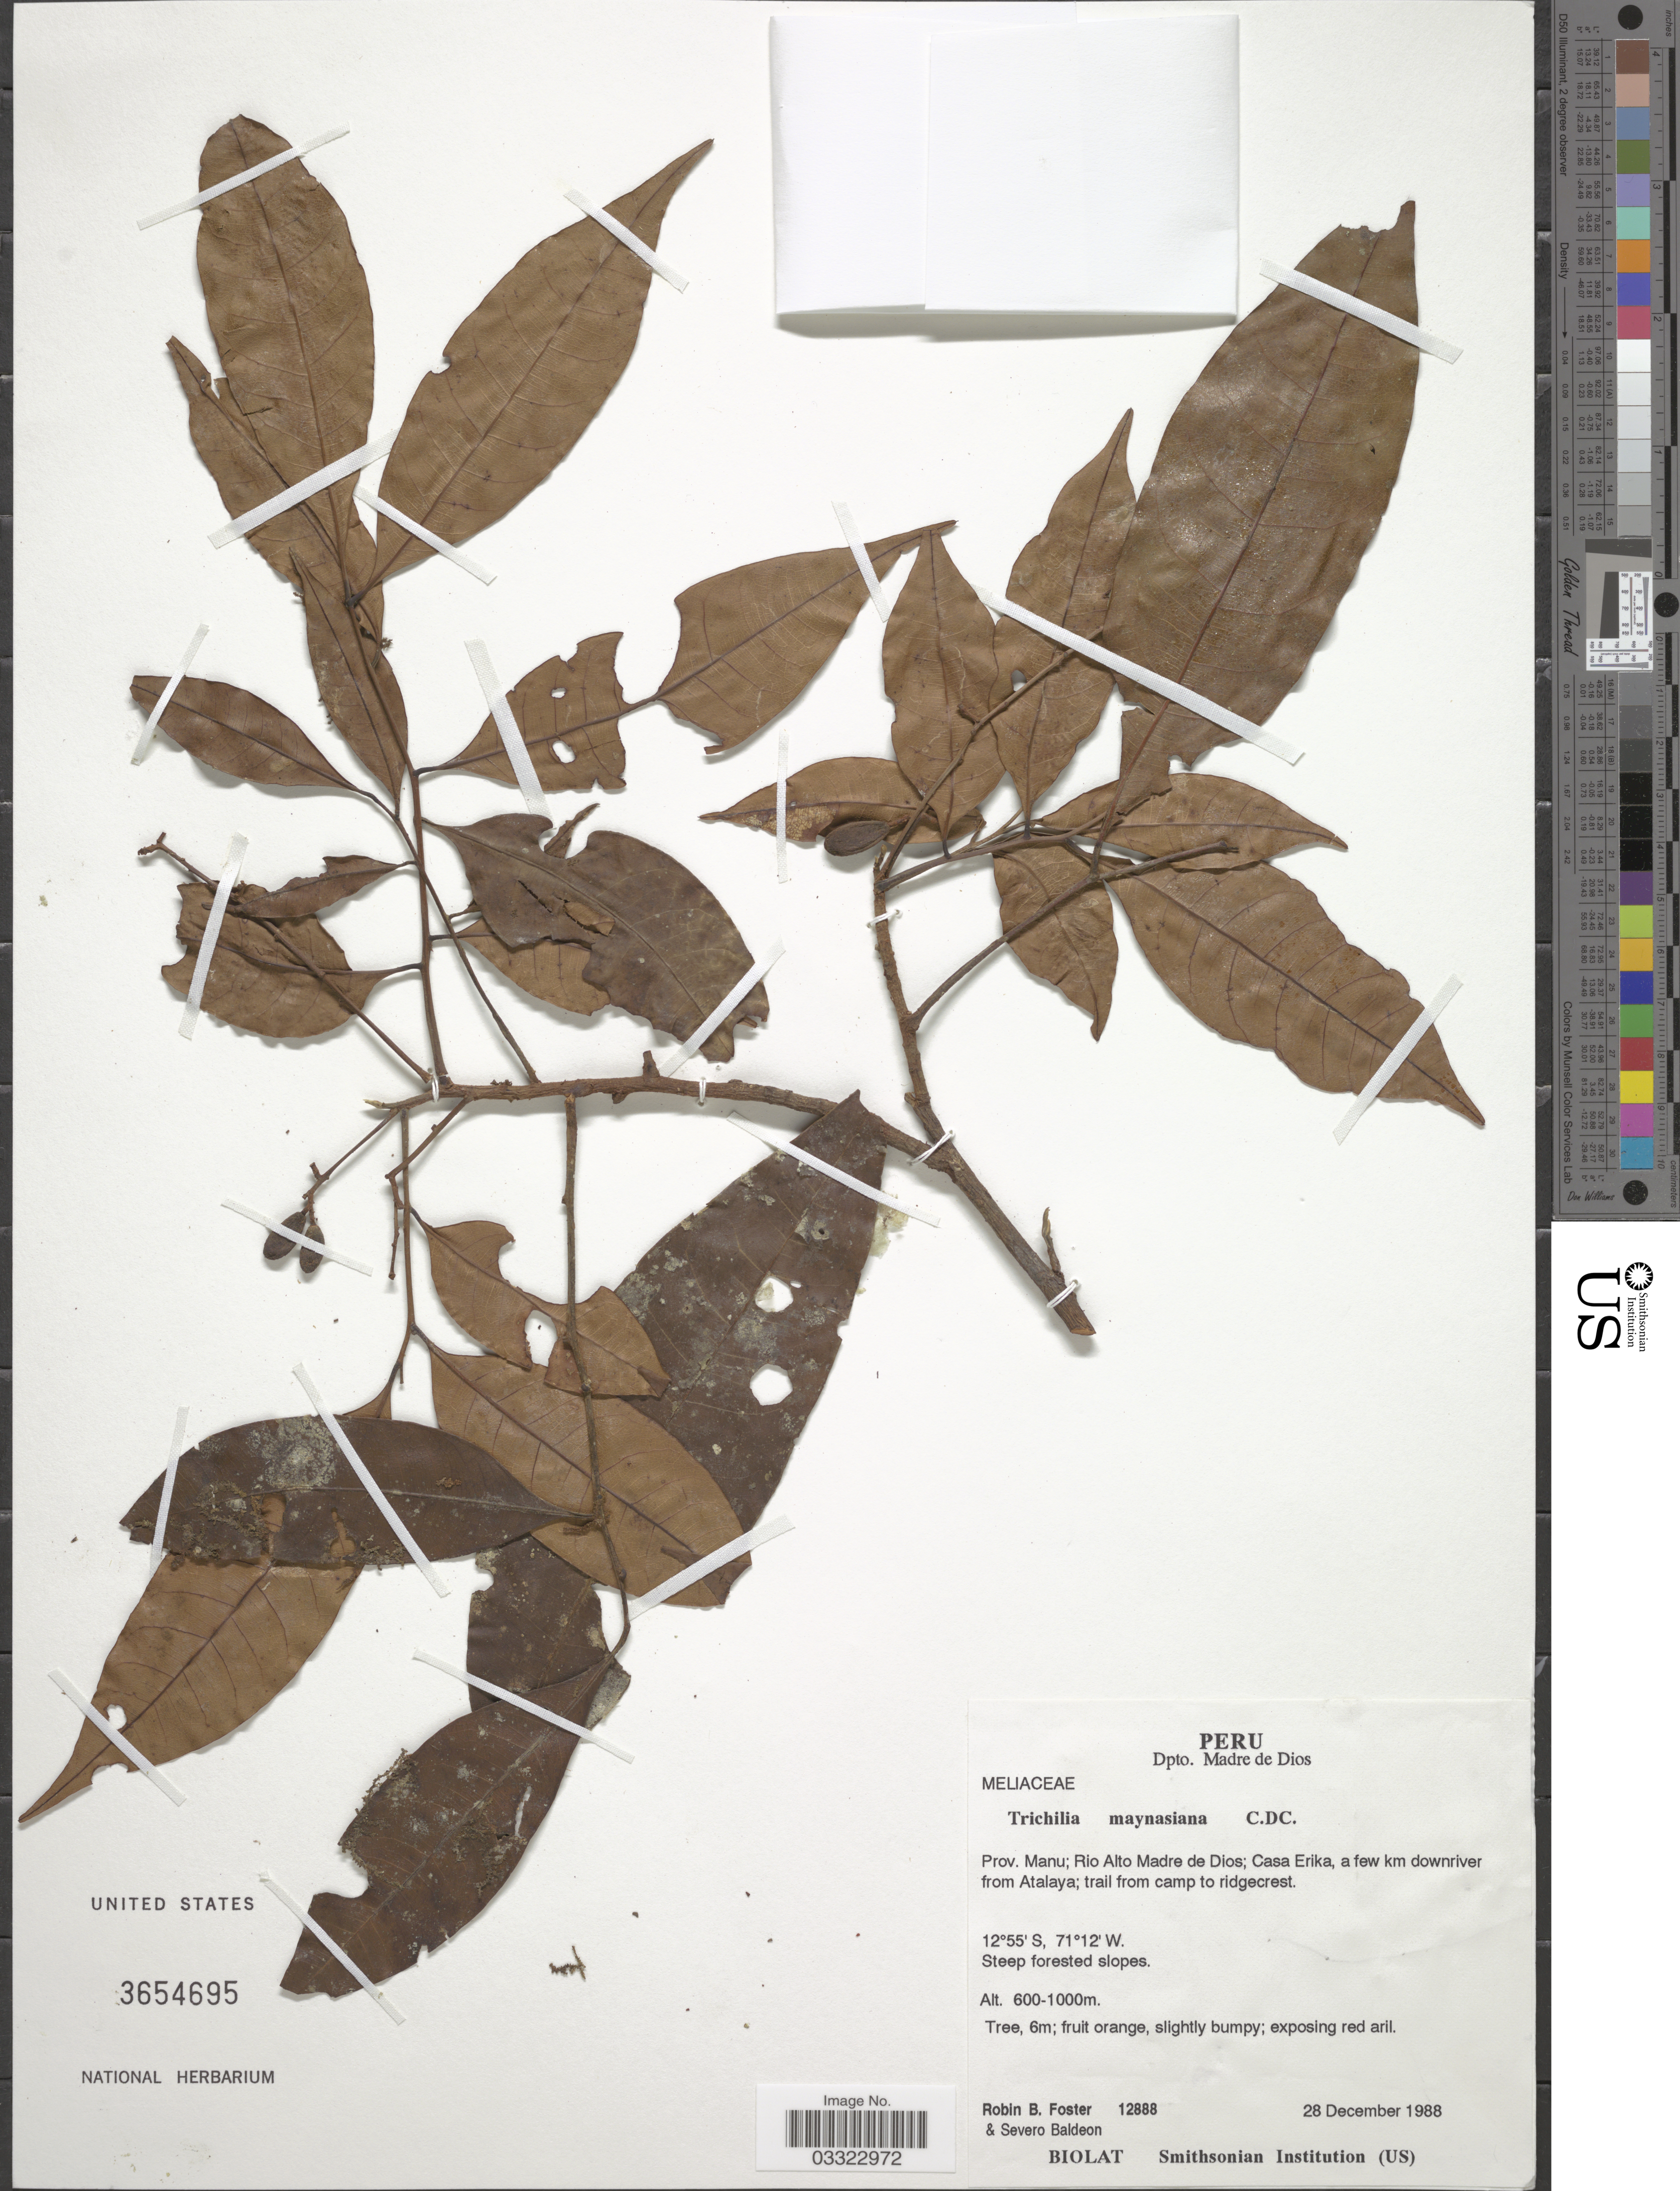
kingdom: Plantae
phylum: Tracheophyta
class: Magnoliopsida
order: Sapindales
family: Meliaceae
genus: Trichilia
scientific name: Trichilia maynasiana subsp. maynasiana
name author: C. DC.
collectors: R. B. Foster & S. Baldeon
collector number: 12888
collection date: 1988-12-28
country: Peru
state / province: Madre de Dios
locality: Dpto. Madre de Dios, Prov. Manu; Rio Alto Madre de Dios; Casa Erika, a few km downriver from Atalaya.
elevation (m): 600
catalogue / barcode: US 3654695